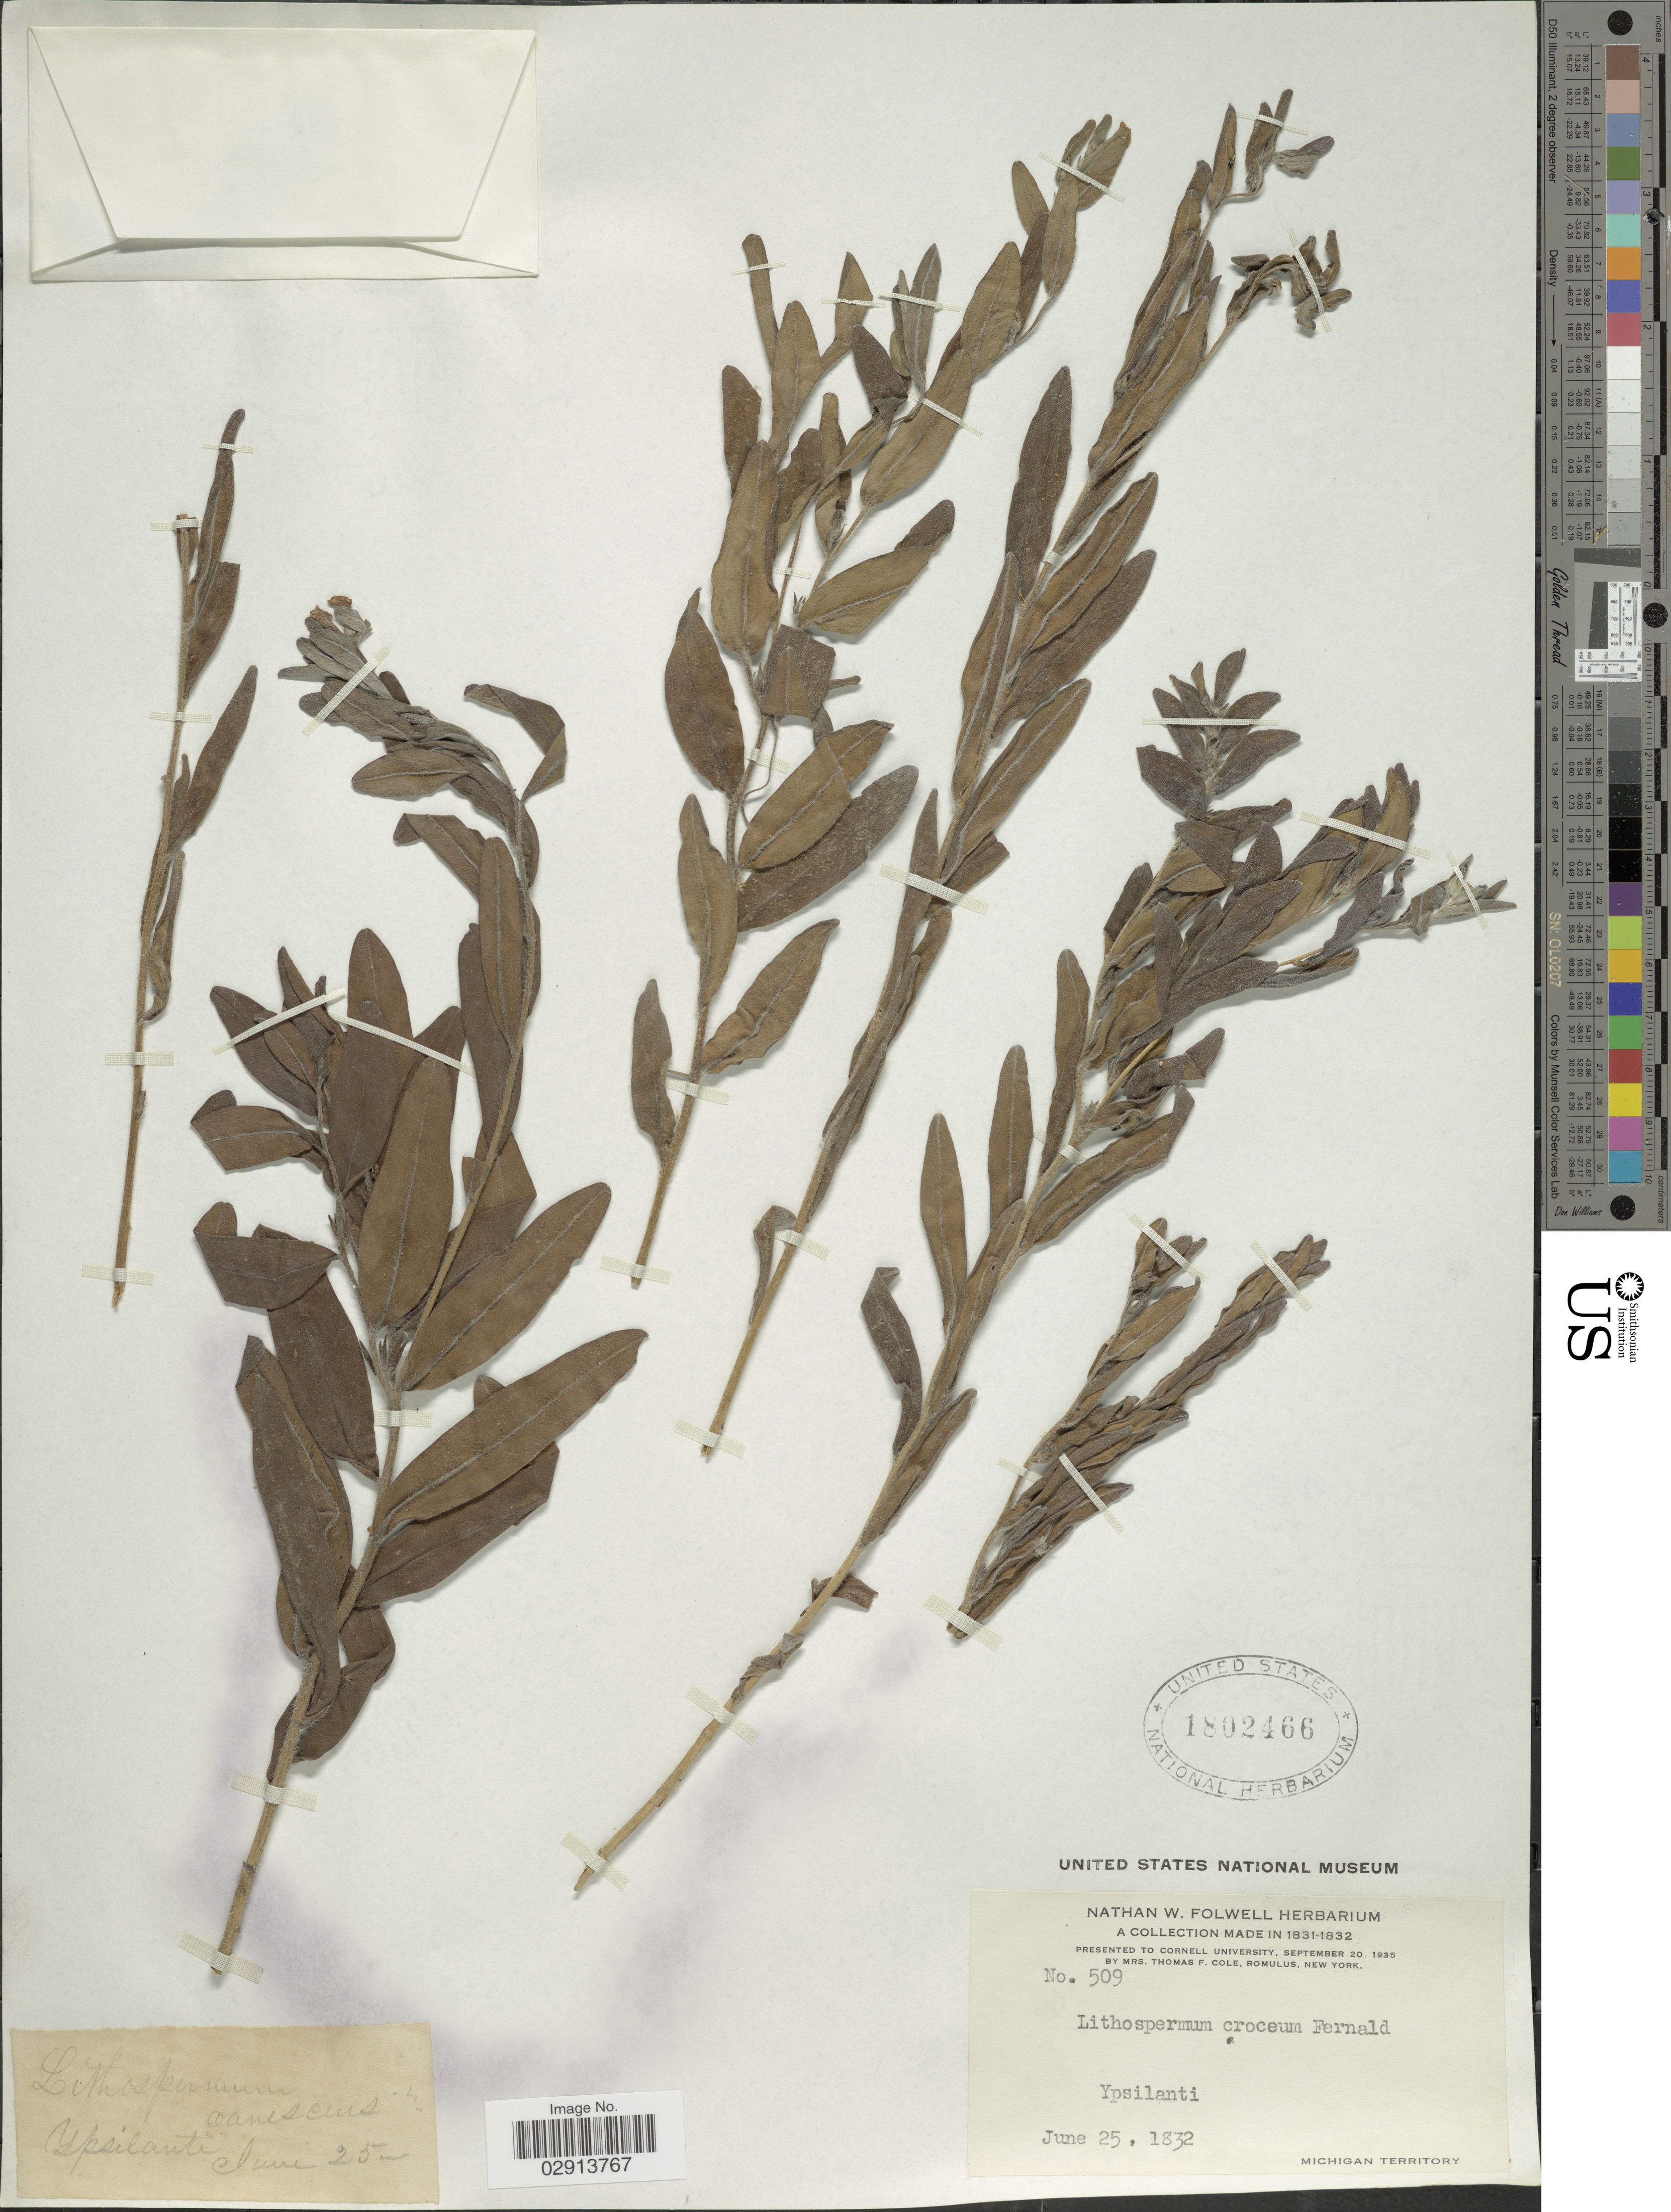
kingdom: Plantae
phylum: Tracheophyta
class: Magnoliopsida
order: Boraginales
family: Boraginaceae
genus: Lithospermum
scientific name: Lithospermum caroliniense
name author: (J.F. Gmel.) MacMill.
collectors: T. Cole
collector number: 509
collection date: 1832-06-25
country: United States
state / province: Michigan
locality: Ypsilanti. Michigan Territory. Romulus, New York.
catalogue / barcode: US 1802466